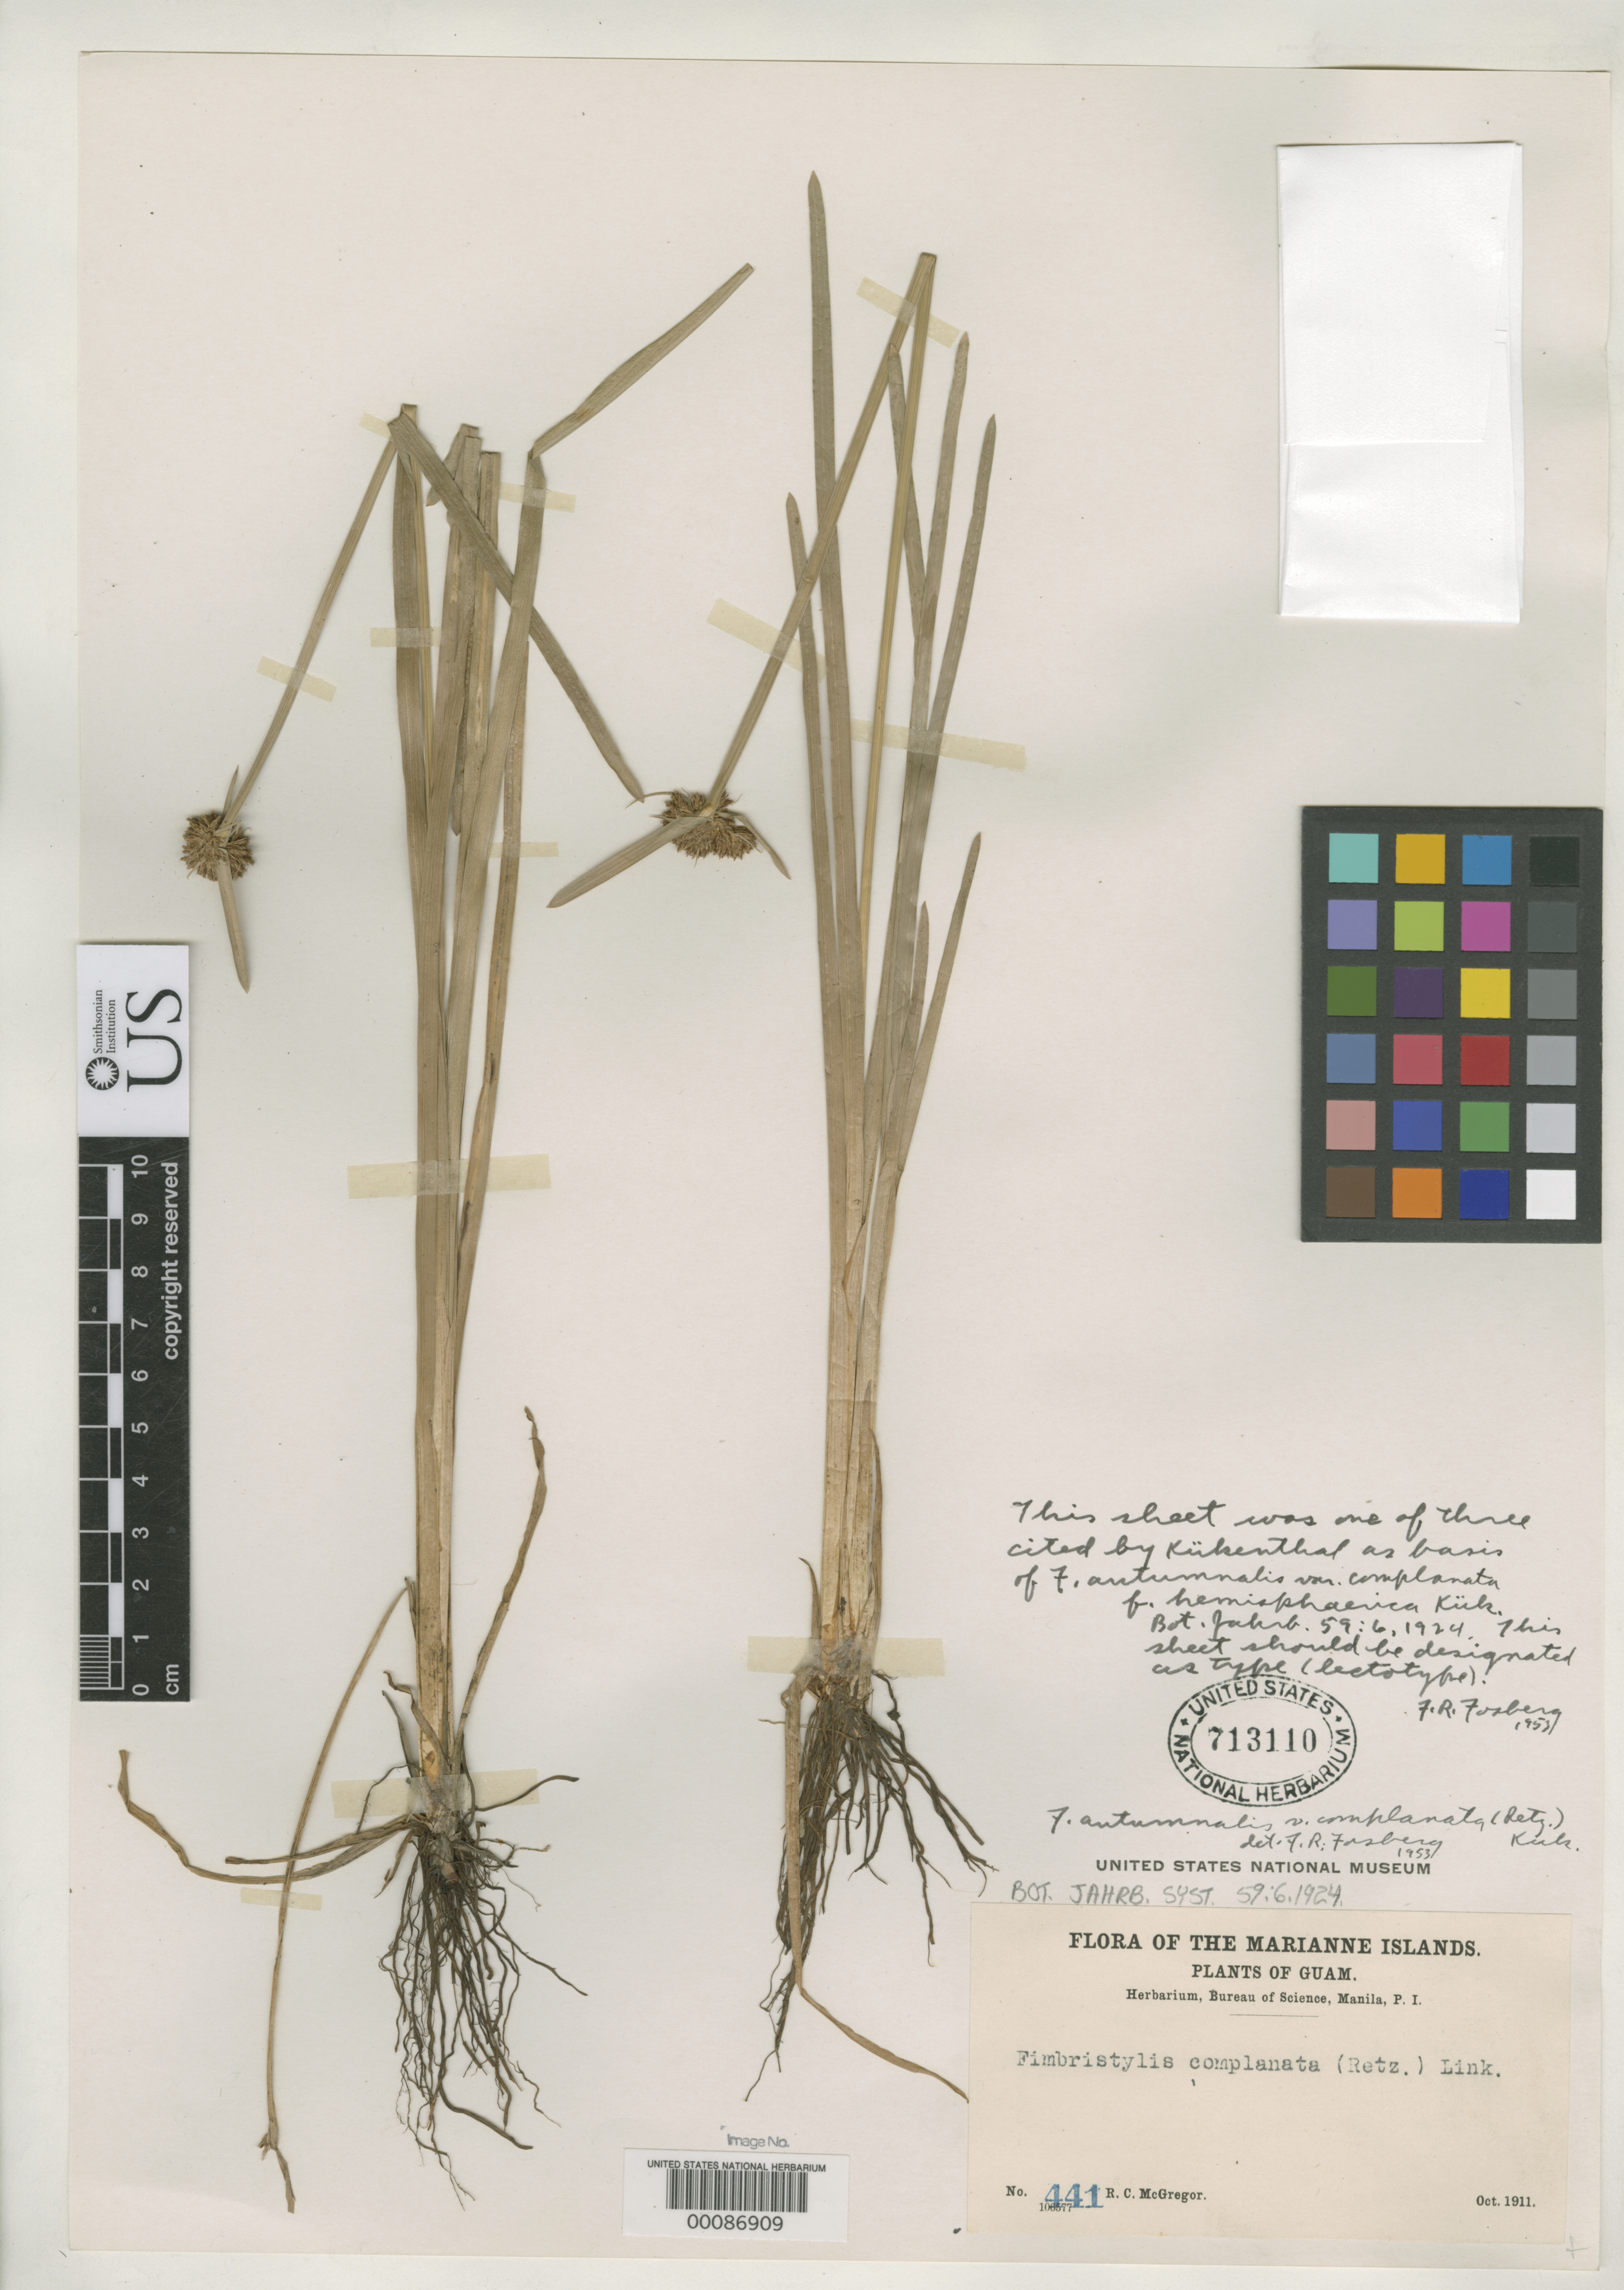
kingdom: Plantae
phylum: Tracheophyta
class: Liliopsida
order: Poales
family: Cyperaceae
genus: Fimbristylis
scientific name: Fimbristylis autumnalis f. hemisphaerica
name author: Kük.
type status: Lectotype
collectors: R. C. McGregor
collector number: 441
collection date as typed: Oct 1911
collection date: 1911-10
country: Guam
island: Guam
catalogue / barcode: US 713110